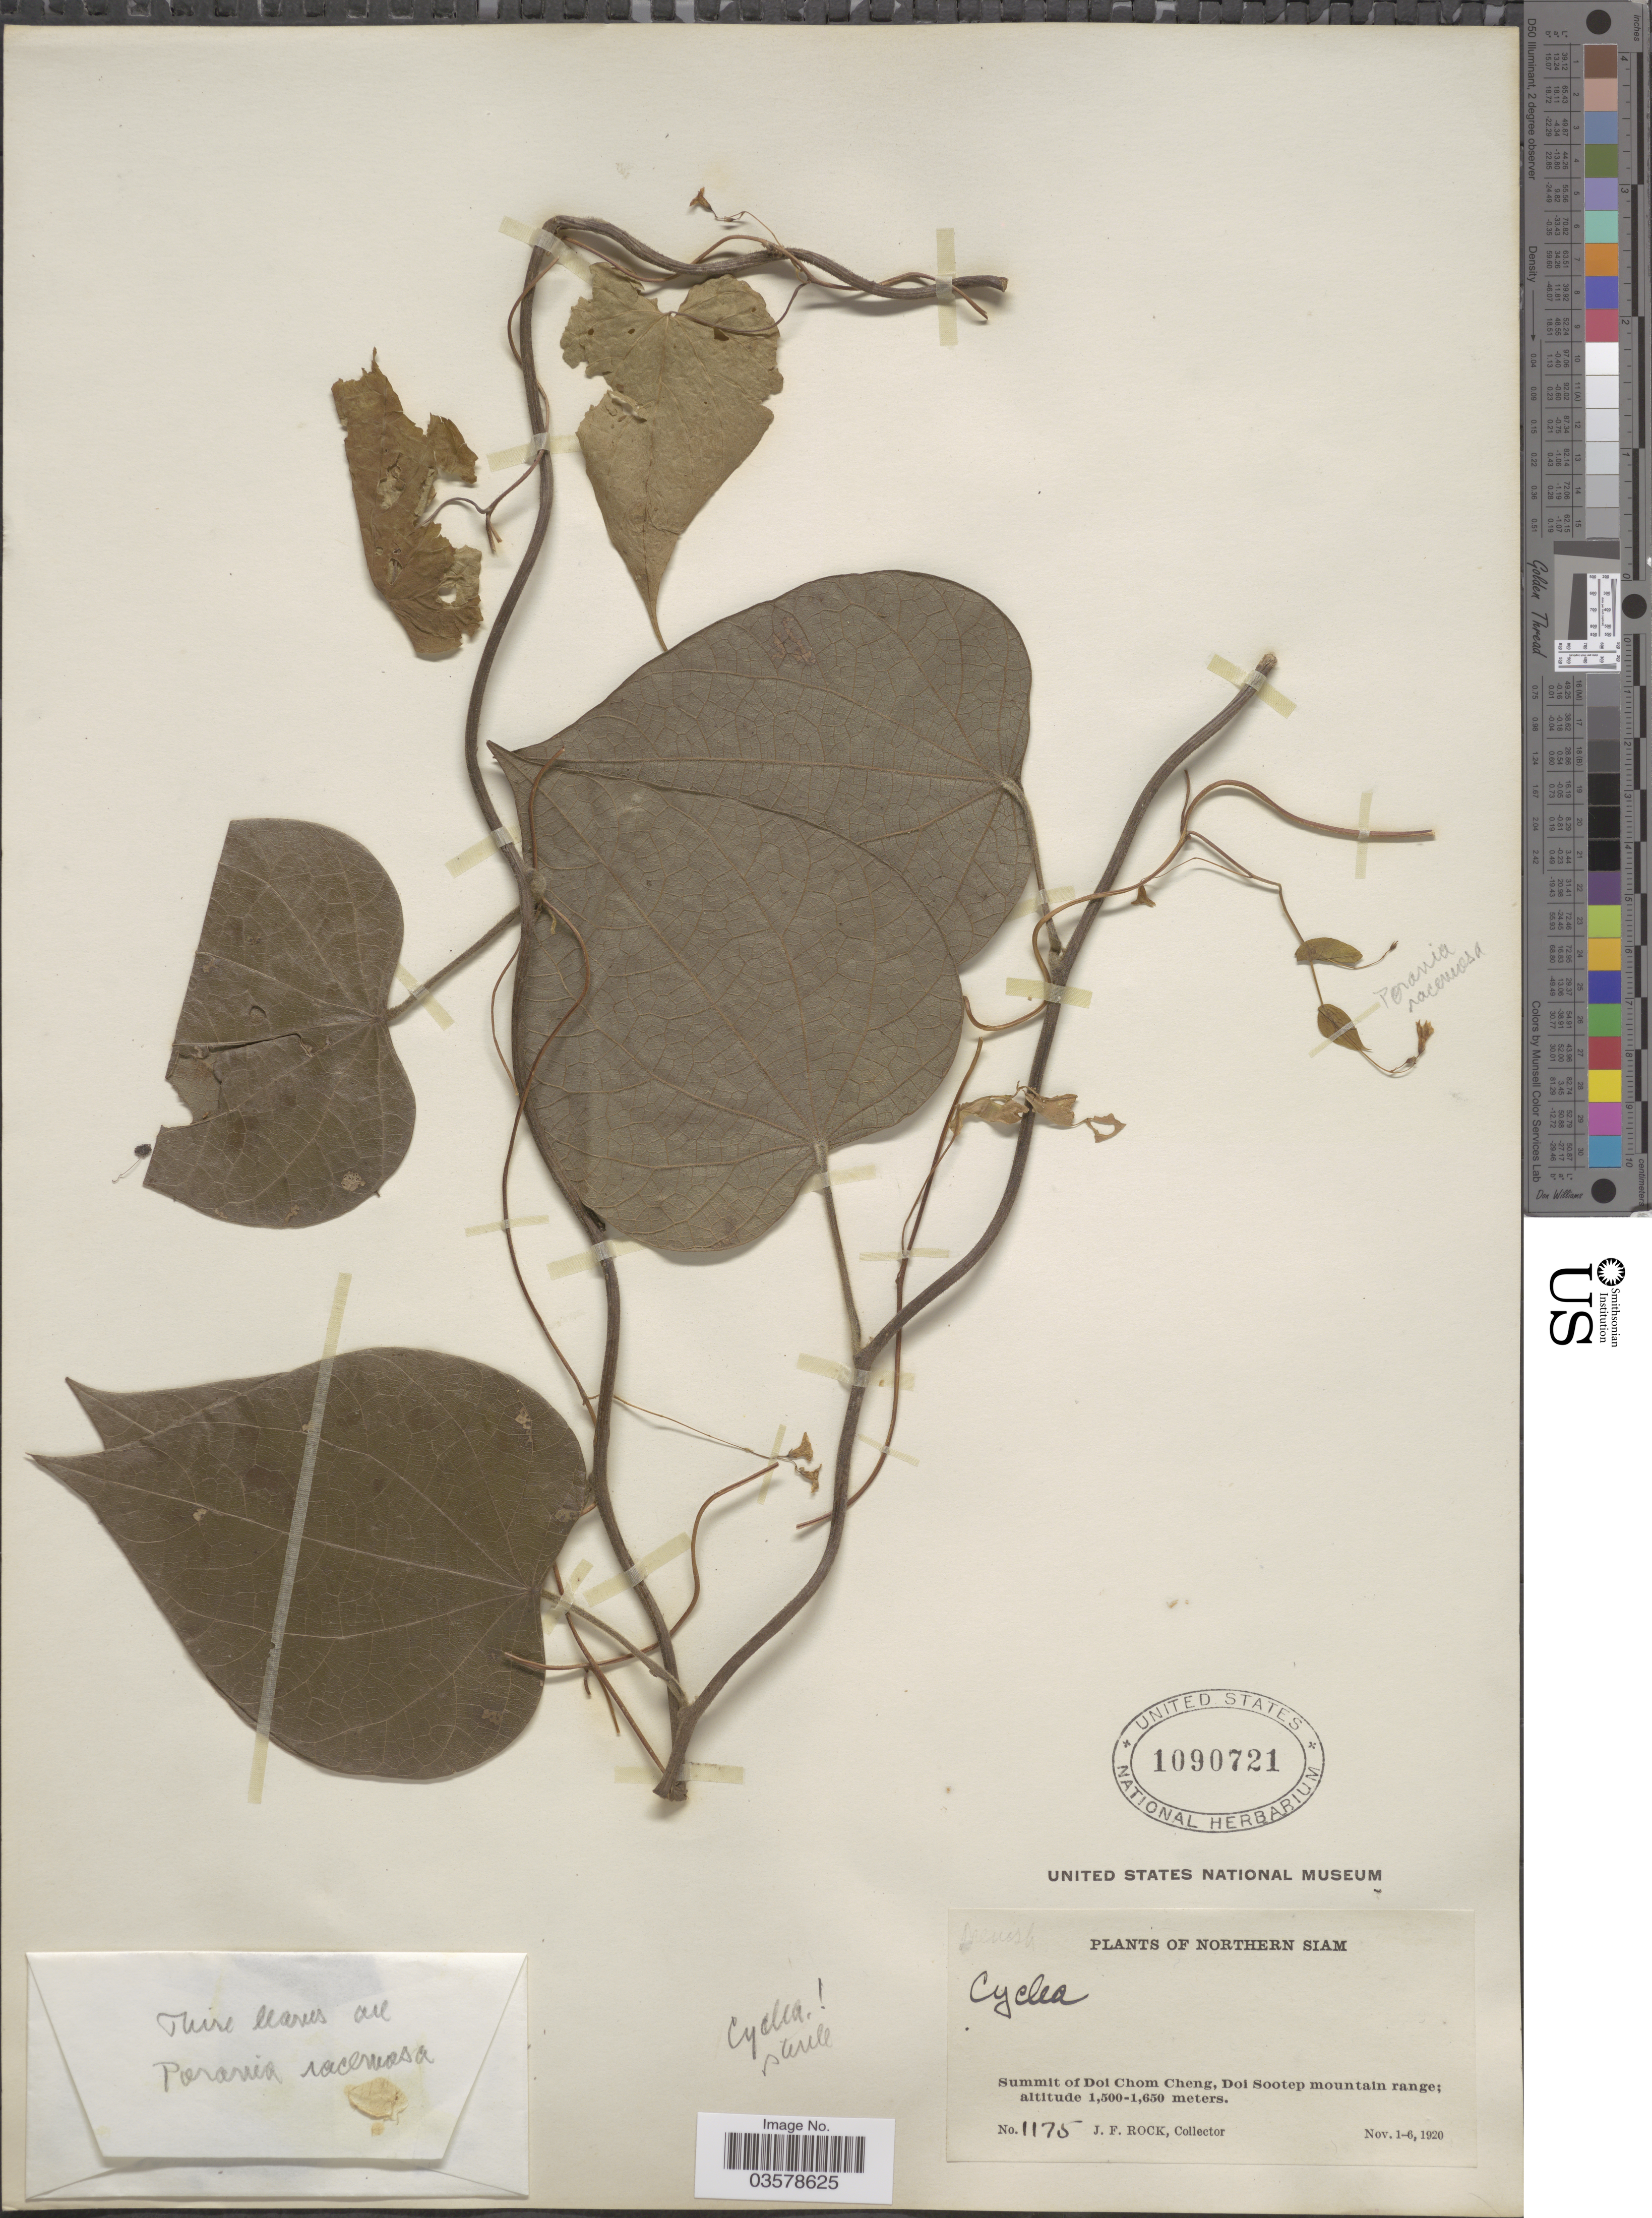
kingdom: Plantae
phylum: Tracheophyta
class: Magnoliopsida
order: Ranunculales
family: Menispermaceae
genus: Cyclea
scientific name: Cyclea sp.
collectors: J. Rock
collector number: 1175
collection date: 1920-11-01/1920-11-06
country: Thailand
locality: Northern Siam. Summit of Doi Chom Cheng, Doi Sootep mountain range.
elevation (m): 1500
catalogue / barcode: US 1090721